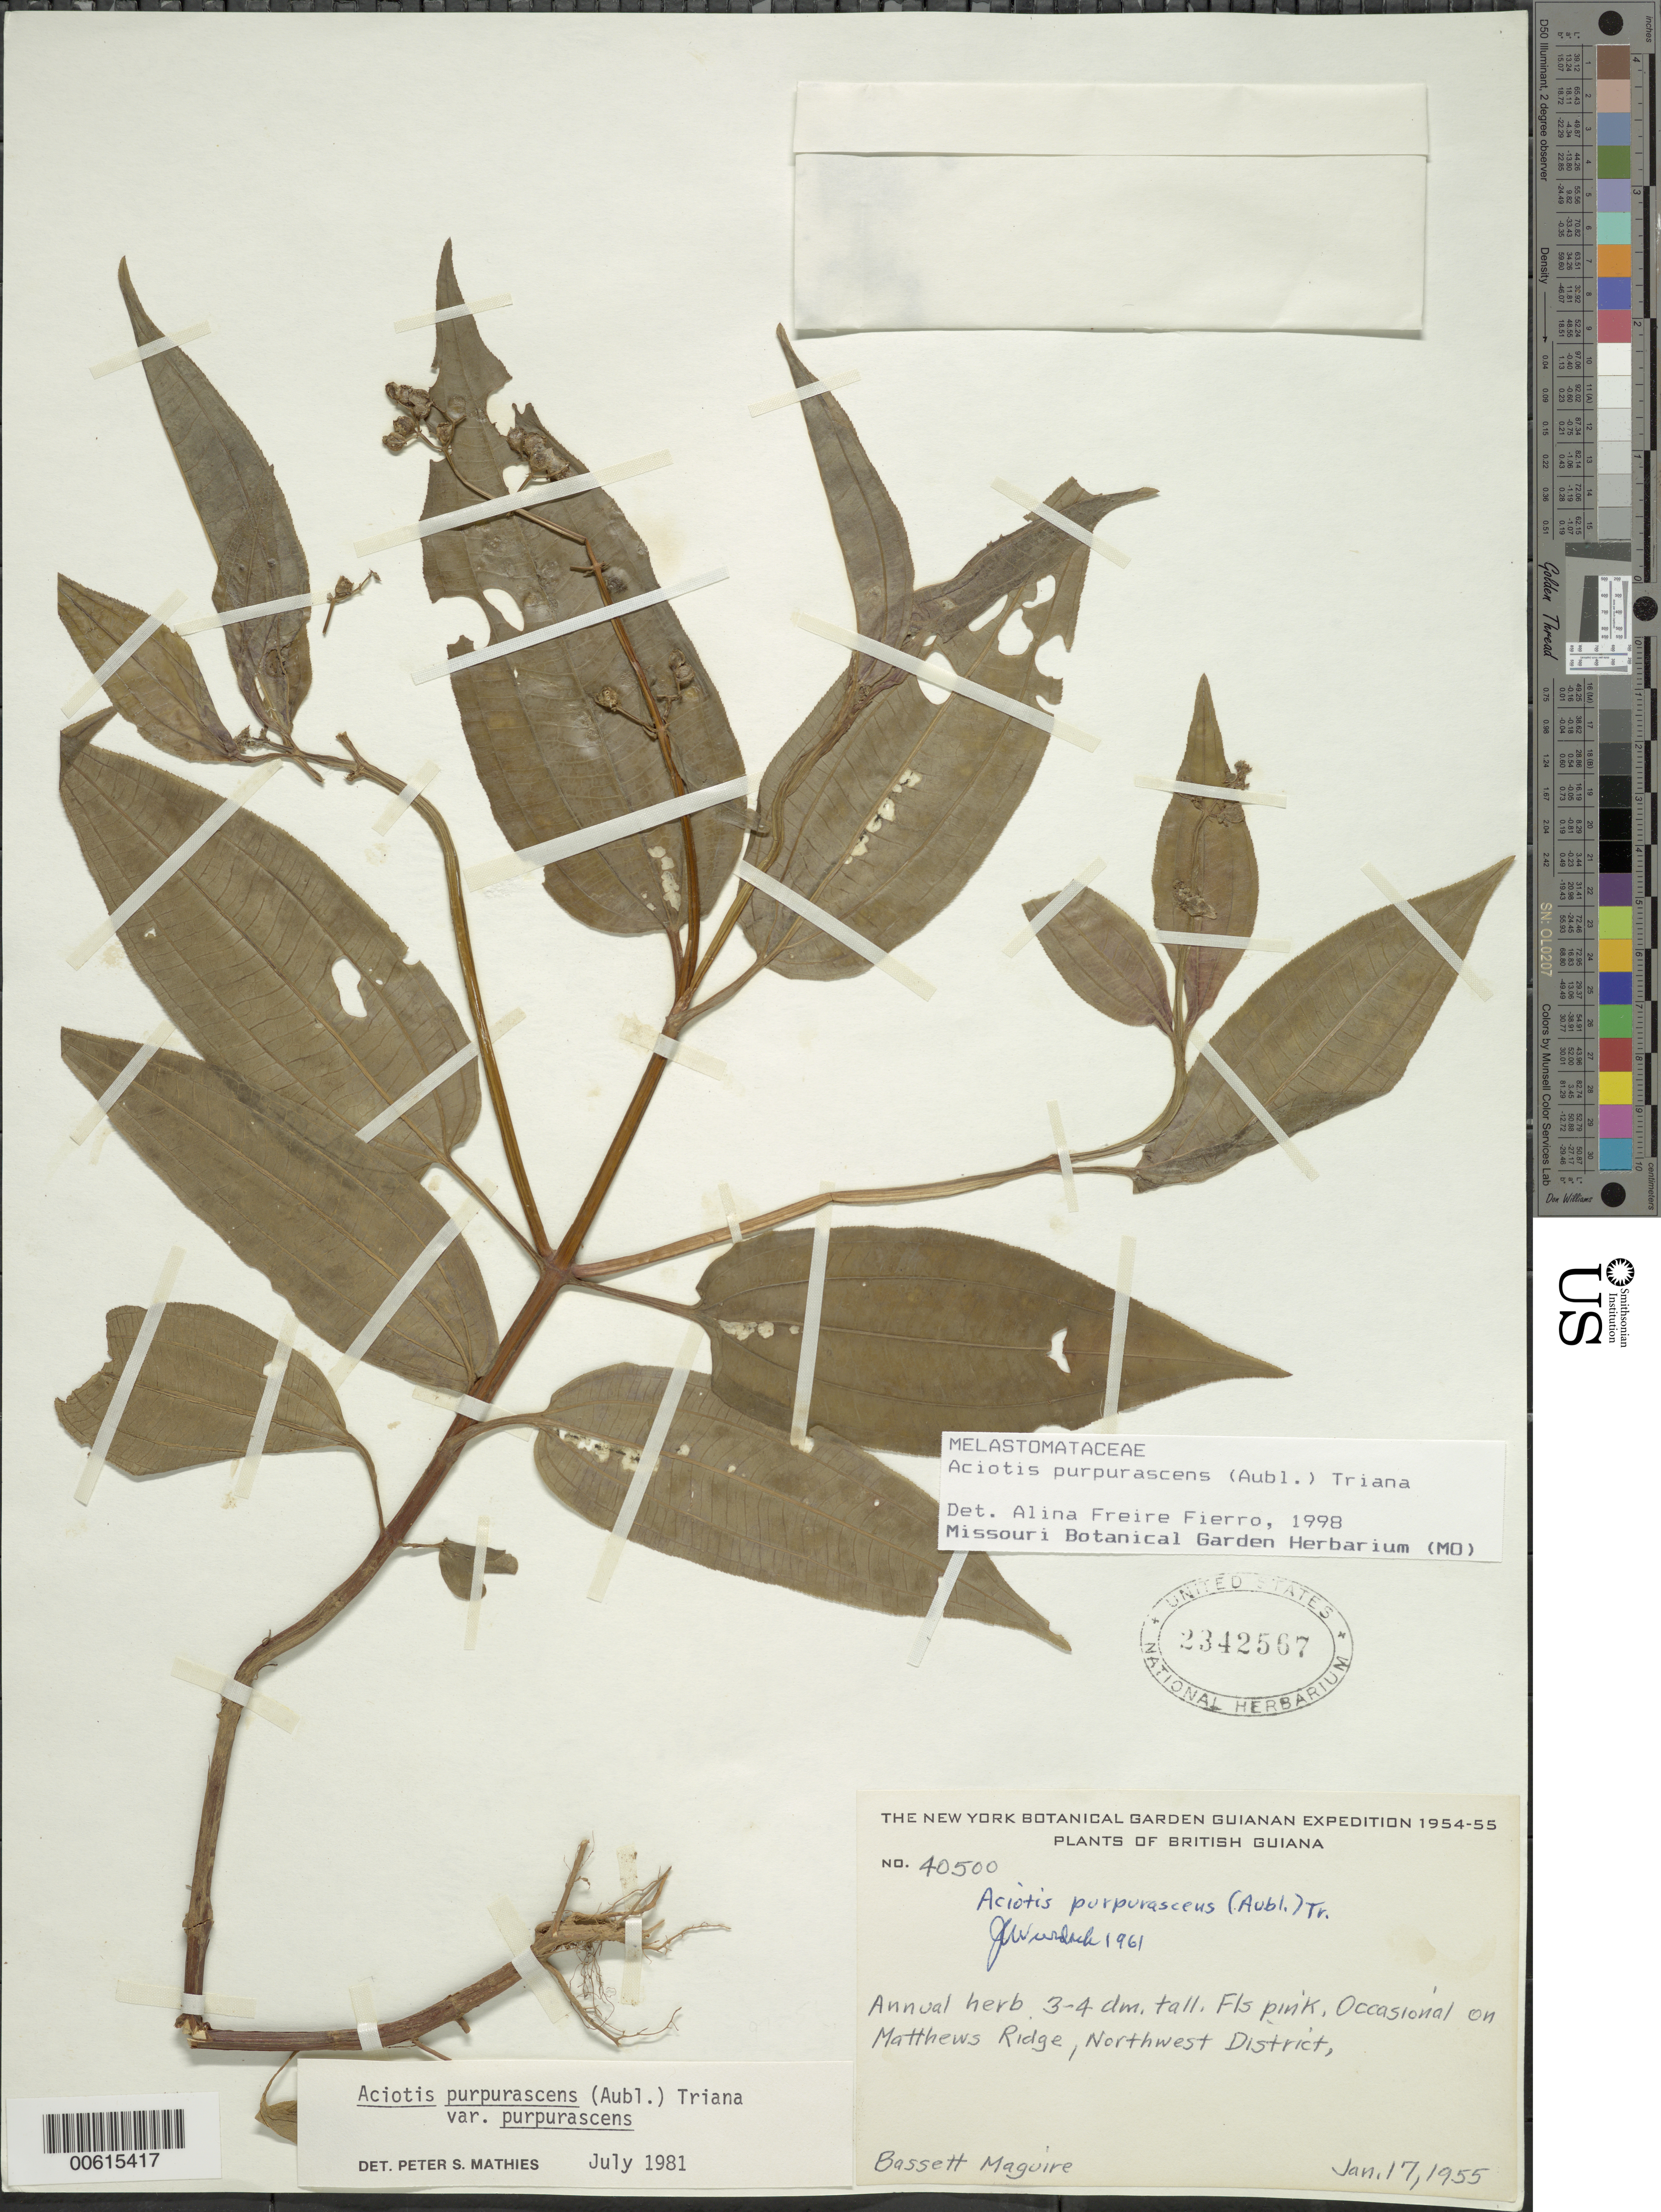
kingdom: Plantae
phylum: Tracheophyta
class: Magnoliopsida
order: Myrtales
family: Melastomataceae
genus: Aciotis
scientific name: Aciotis purpurascens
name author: (Aubl.) Triana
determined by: Freire-Fierro, A.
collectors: B. Maguire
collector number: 40500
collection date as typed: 17-Jan-55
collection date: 1955-01-17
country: Guyana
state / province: Barima-Waini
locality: Barima R., Matthews Ridge, NW District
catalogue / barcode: US 2342567